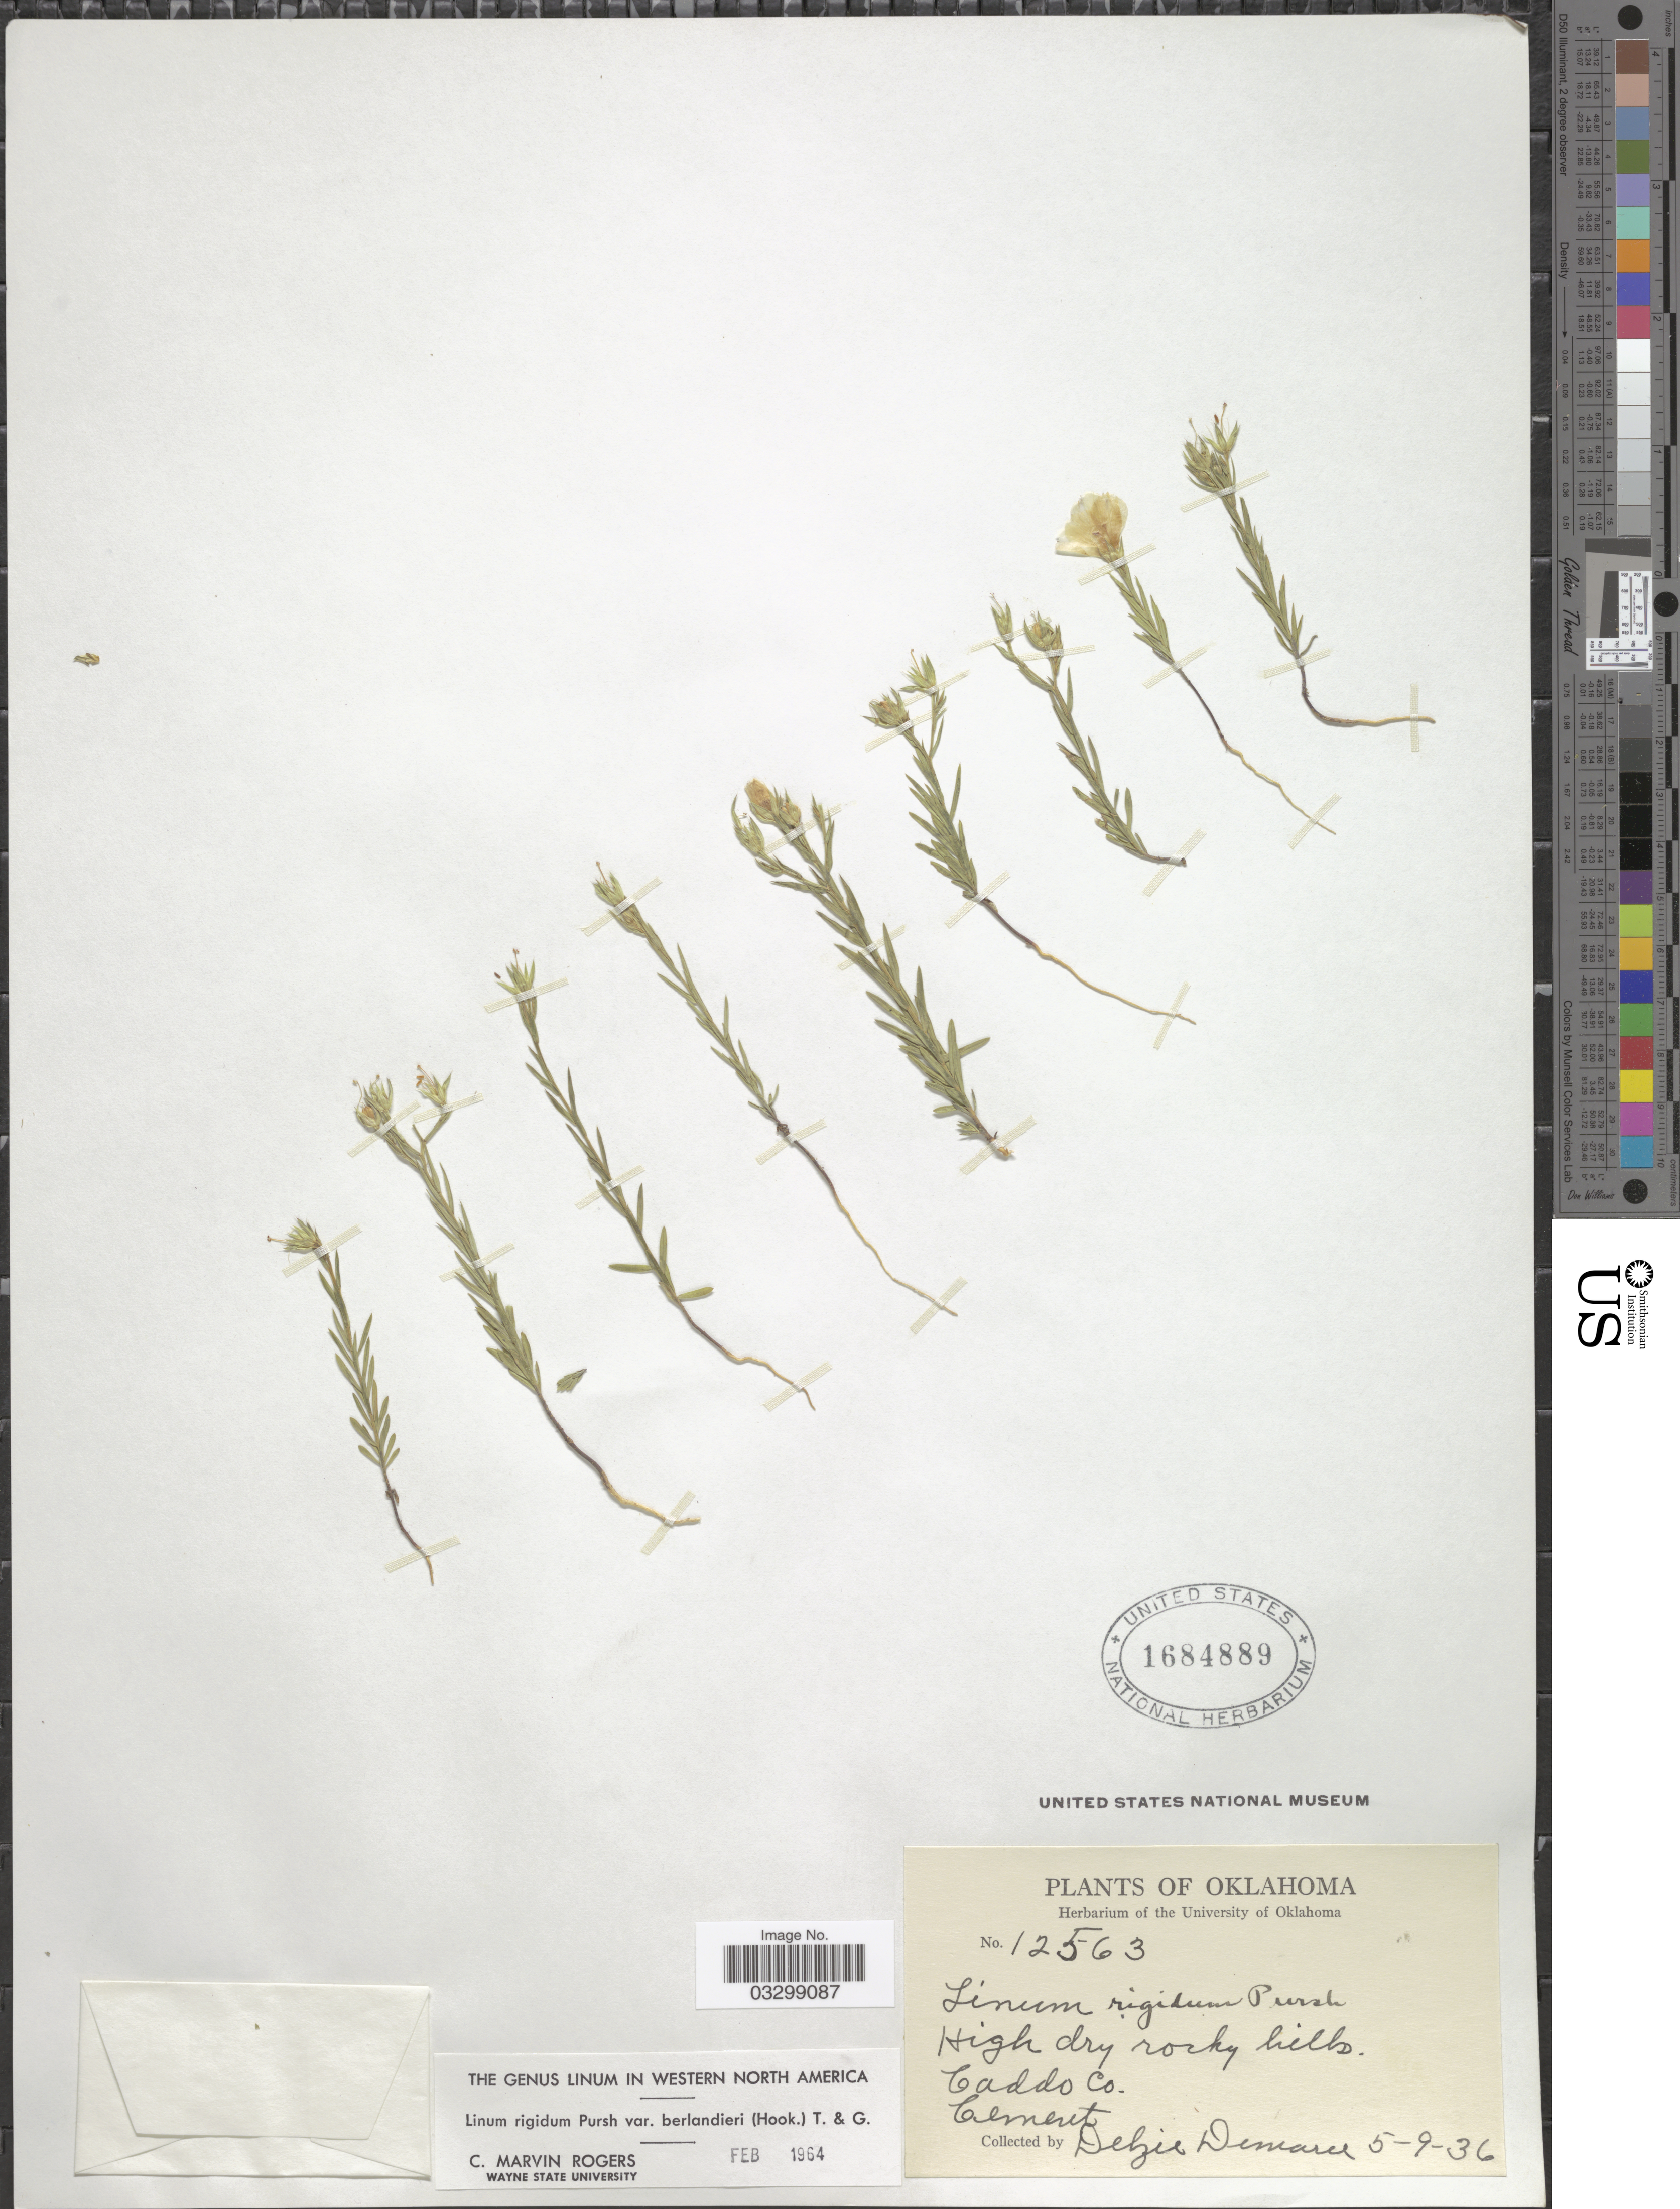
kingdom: Plantae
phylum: Tracheophyta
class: Magnoliopsida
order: Malpighiales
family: Linaceae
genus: Linum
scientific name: Linum rigidum var. berlandieri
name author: Pursh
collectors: D. Demaree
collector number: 12563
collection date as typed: Transcribed d/m/y: 9/5/36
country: United States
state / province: Oklahoma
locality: Caddo Co. Cement.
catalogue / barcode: US 1684889